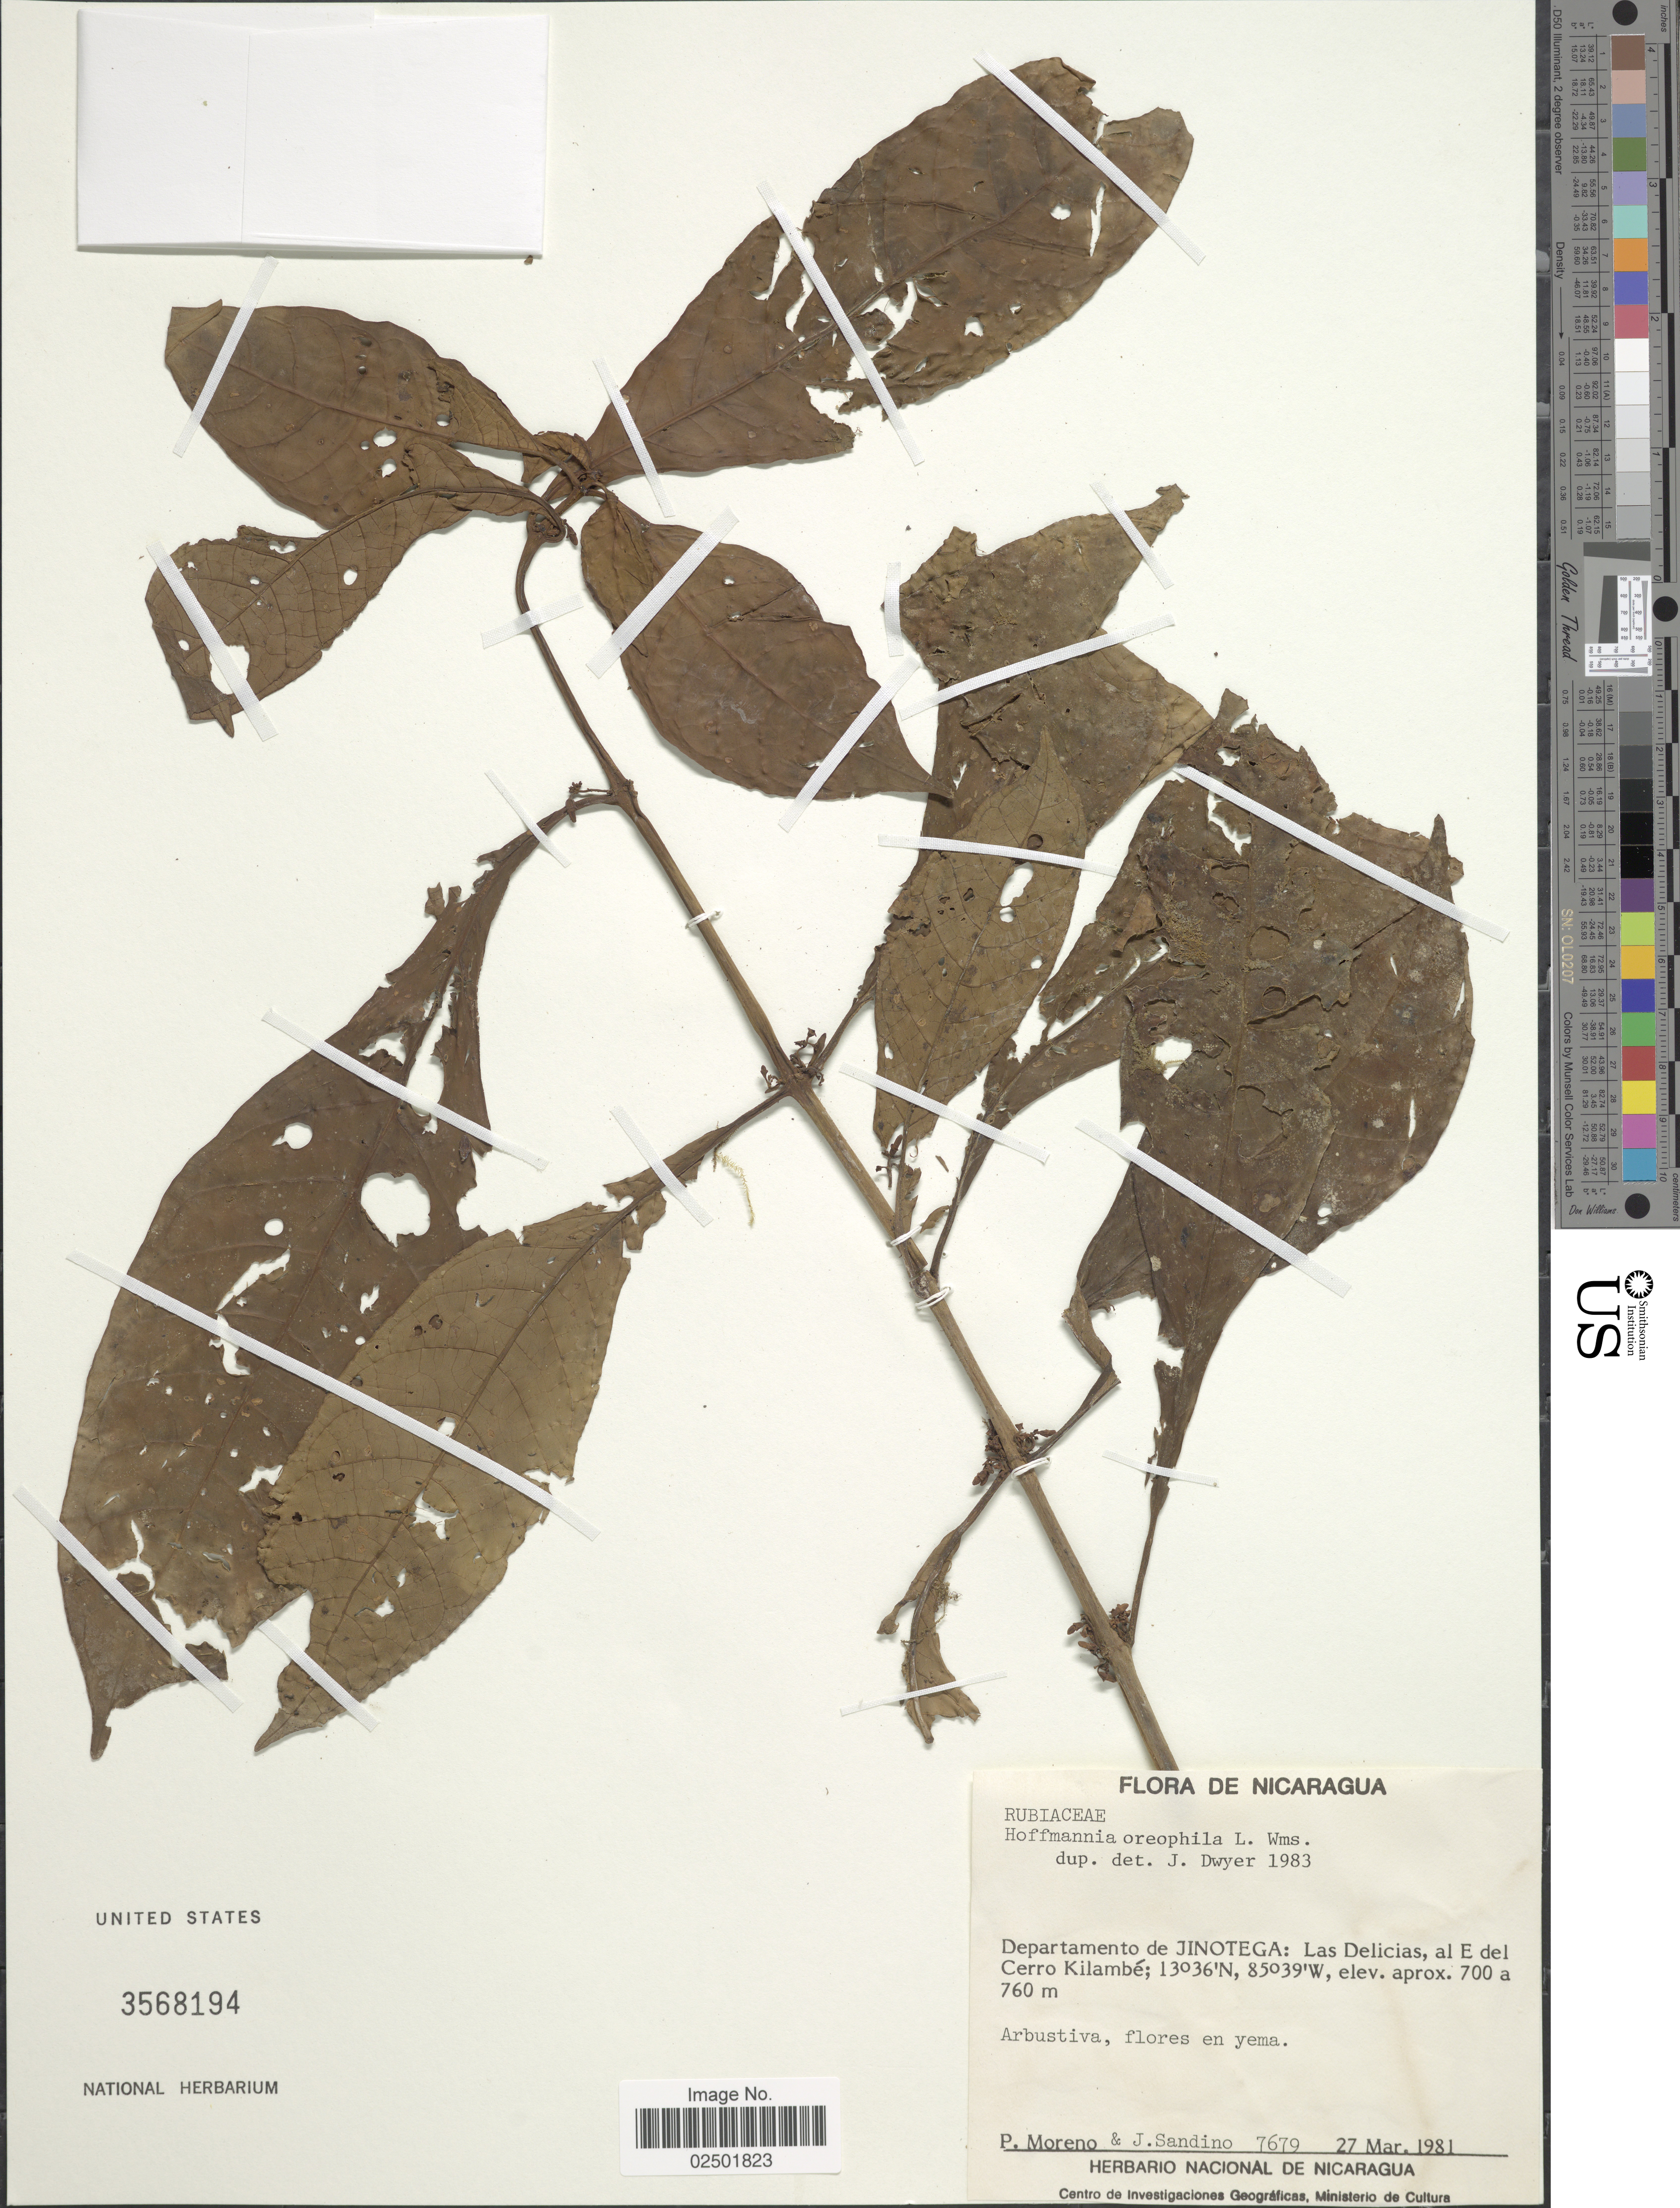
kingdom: Plantae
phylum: Tracheophyta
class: Magnoliopsida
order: Gentianales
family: Rubiaceae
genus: Hoffmannia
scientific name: Hoffmannia oreophila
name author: L.O. Williams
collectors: P. Moreno & J. Sandino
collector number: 7679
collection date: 1981-03-27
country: Nicaragua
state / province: Jinotega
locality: Departamento de Jinotega: Las Delicias, al E del Cerro Kilambé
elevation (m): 700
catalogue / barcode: US 3568194